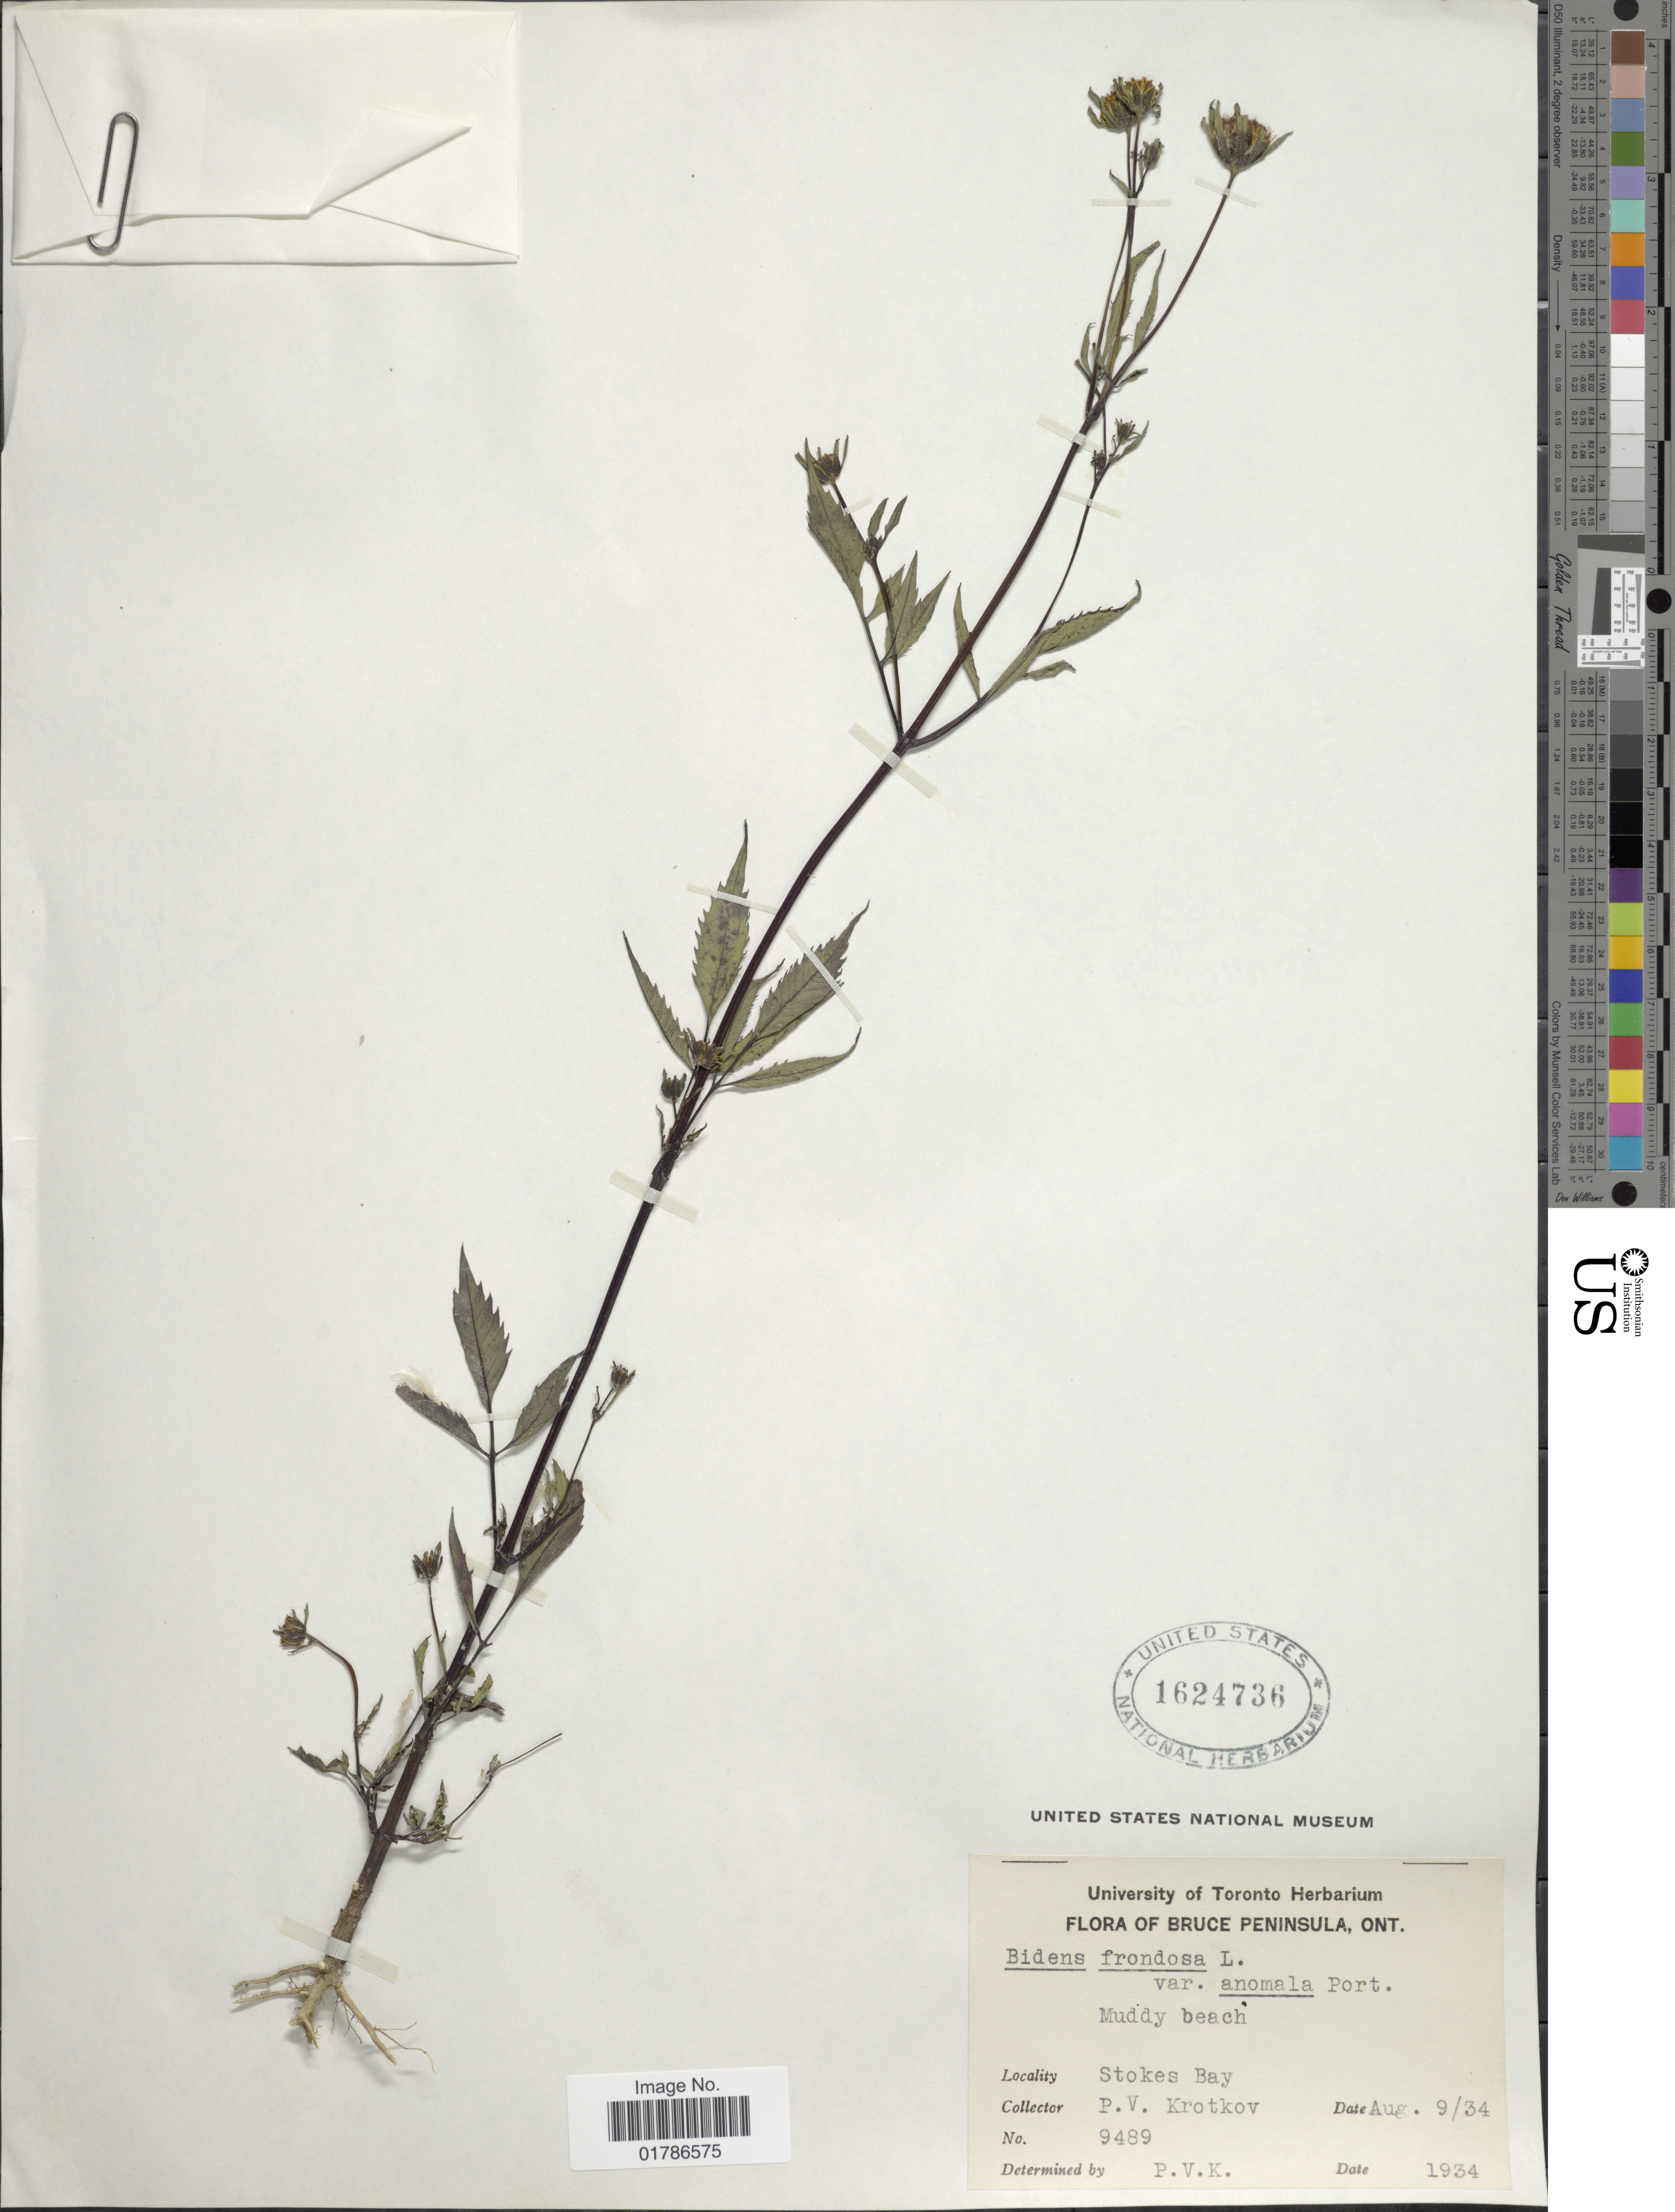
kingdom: Plantae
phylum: Tracheophyta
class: Magnoliopsida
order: Asterales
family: Asteraceae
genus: Bidens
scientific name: Bidens frondosa var. anomala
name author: (Porter) Fernald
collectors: P. V. Krotkov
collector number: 9489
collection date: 1934-08-09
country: Canada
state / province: Ontario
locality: Bruce Peninsula, Stokes Bay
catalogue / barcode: US 1624736